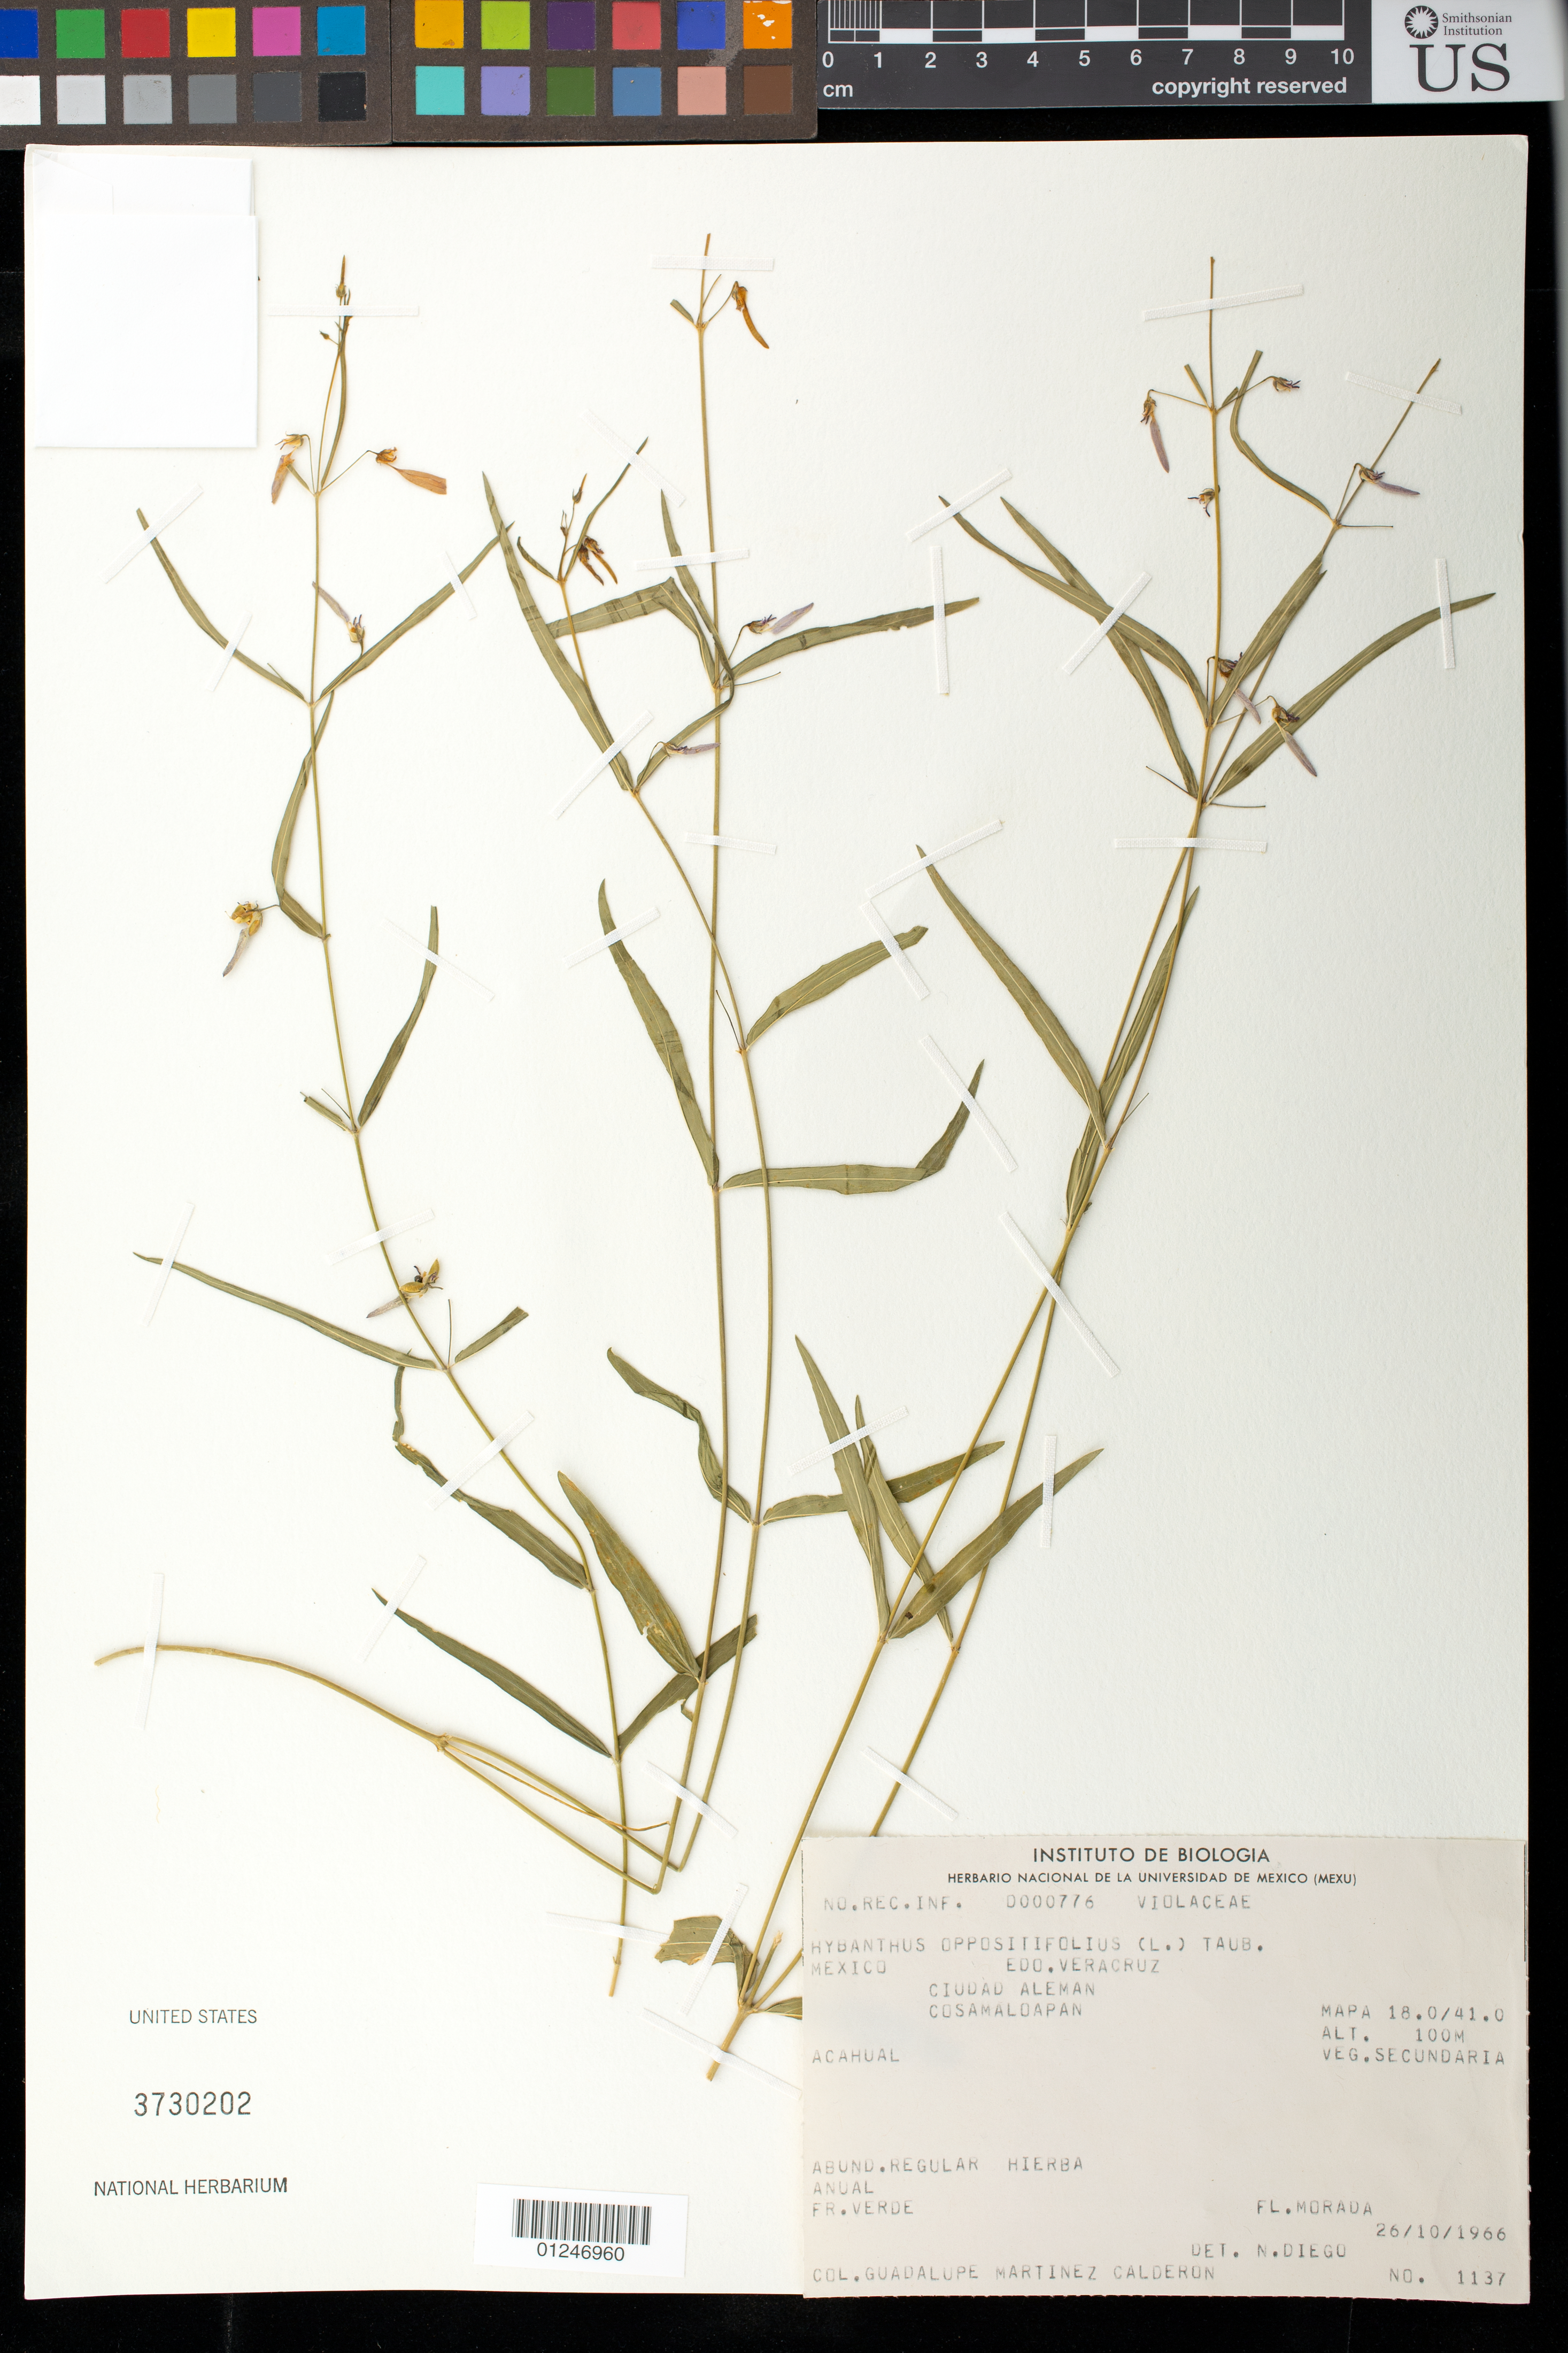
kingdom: Plantae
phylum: Tracheophyta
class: Magnoliopsida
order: Malpighiales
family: Violaceae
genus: Pombalia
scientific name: Pombalia oppositifolia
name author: (L.) Paula-Souza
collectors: G. Martínez Calderón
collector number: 1137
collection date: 1966-10-26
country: Mexico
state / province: Tamaulipas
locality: Ciudad Alemán Cosamaloapan.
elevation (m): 100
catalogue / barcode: US 3730202